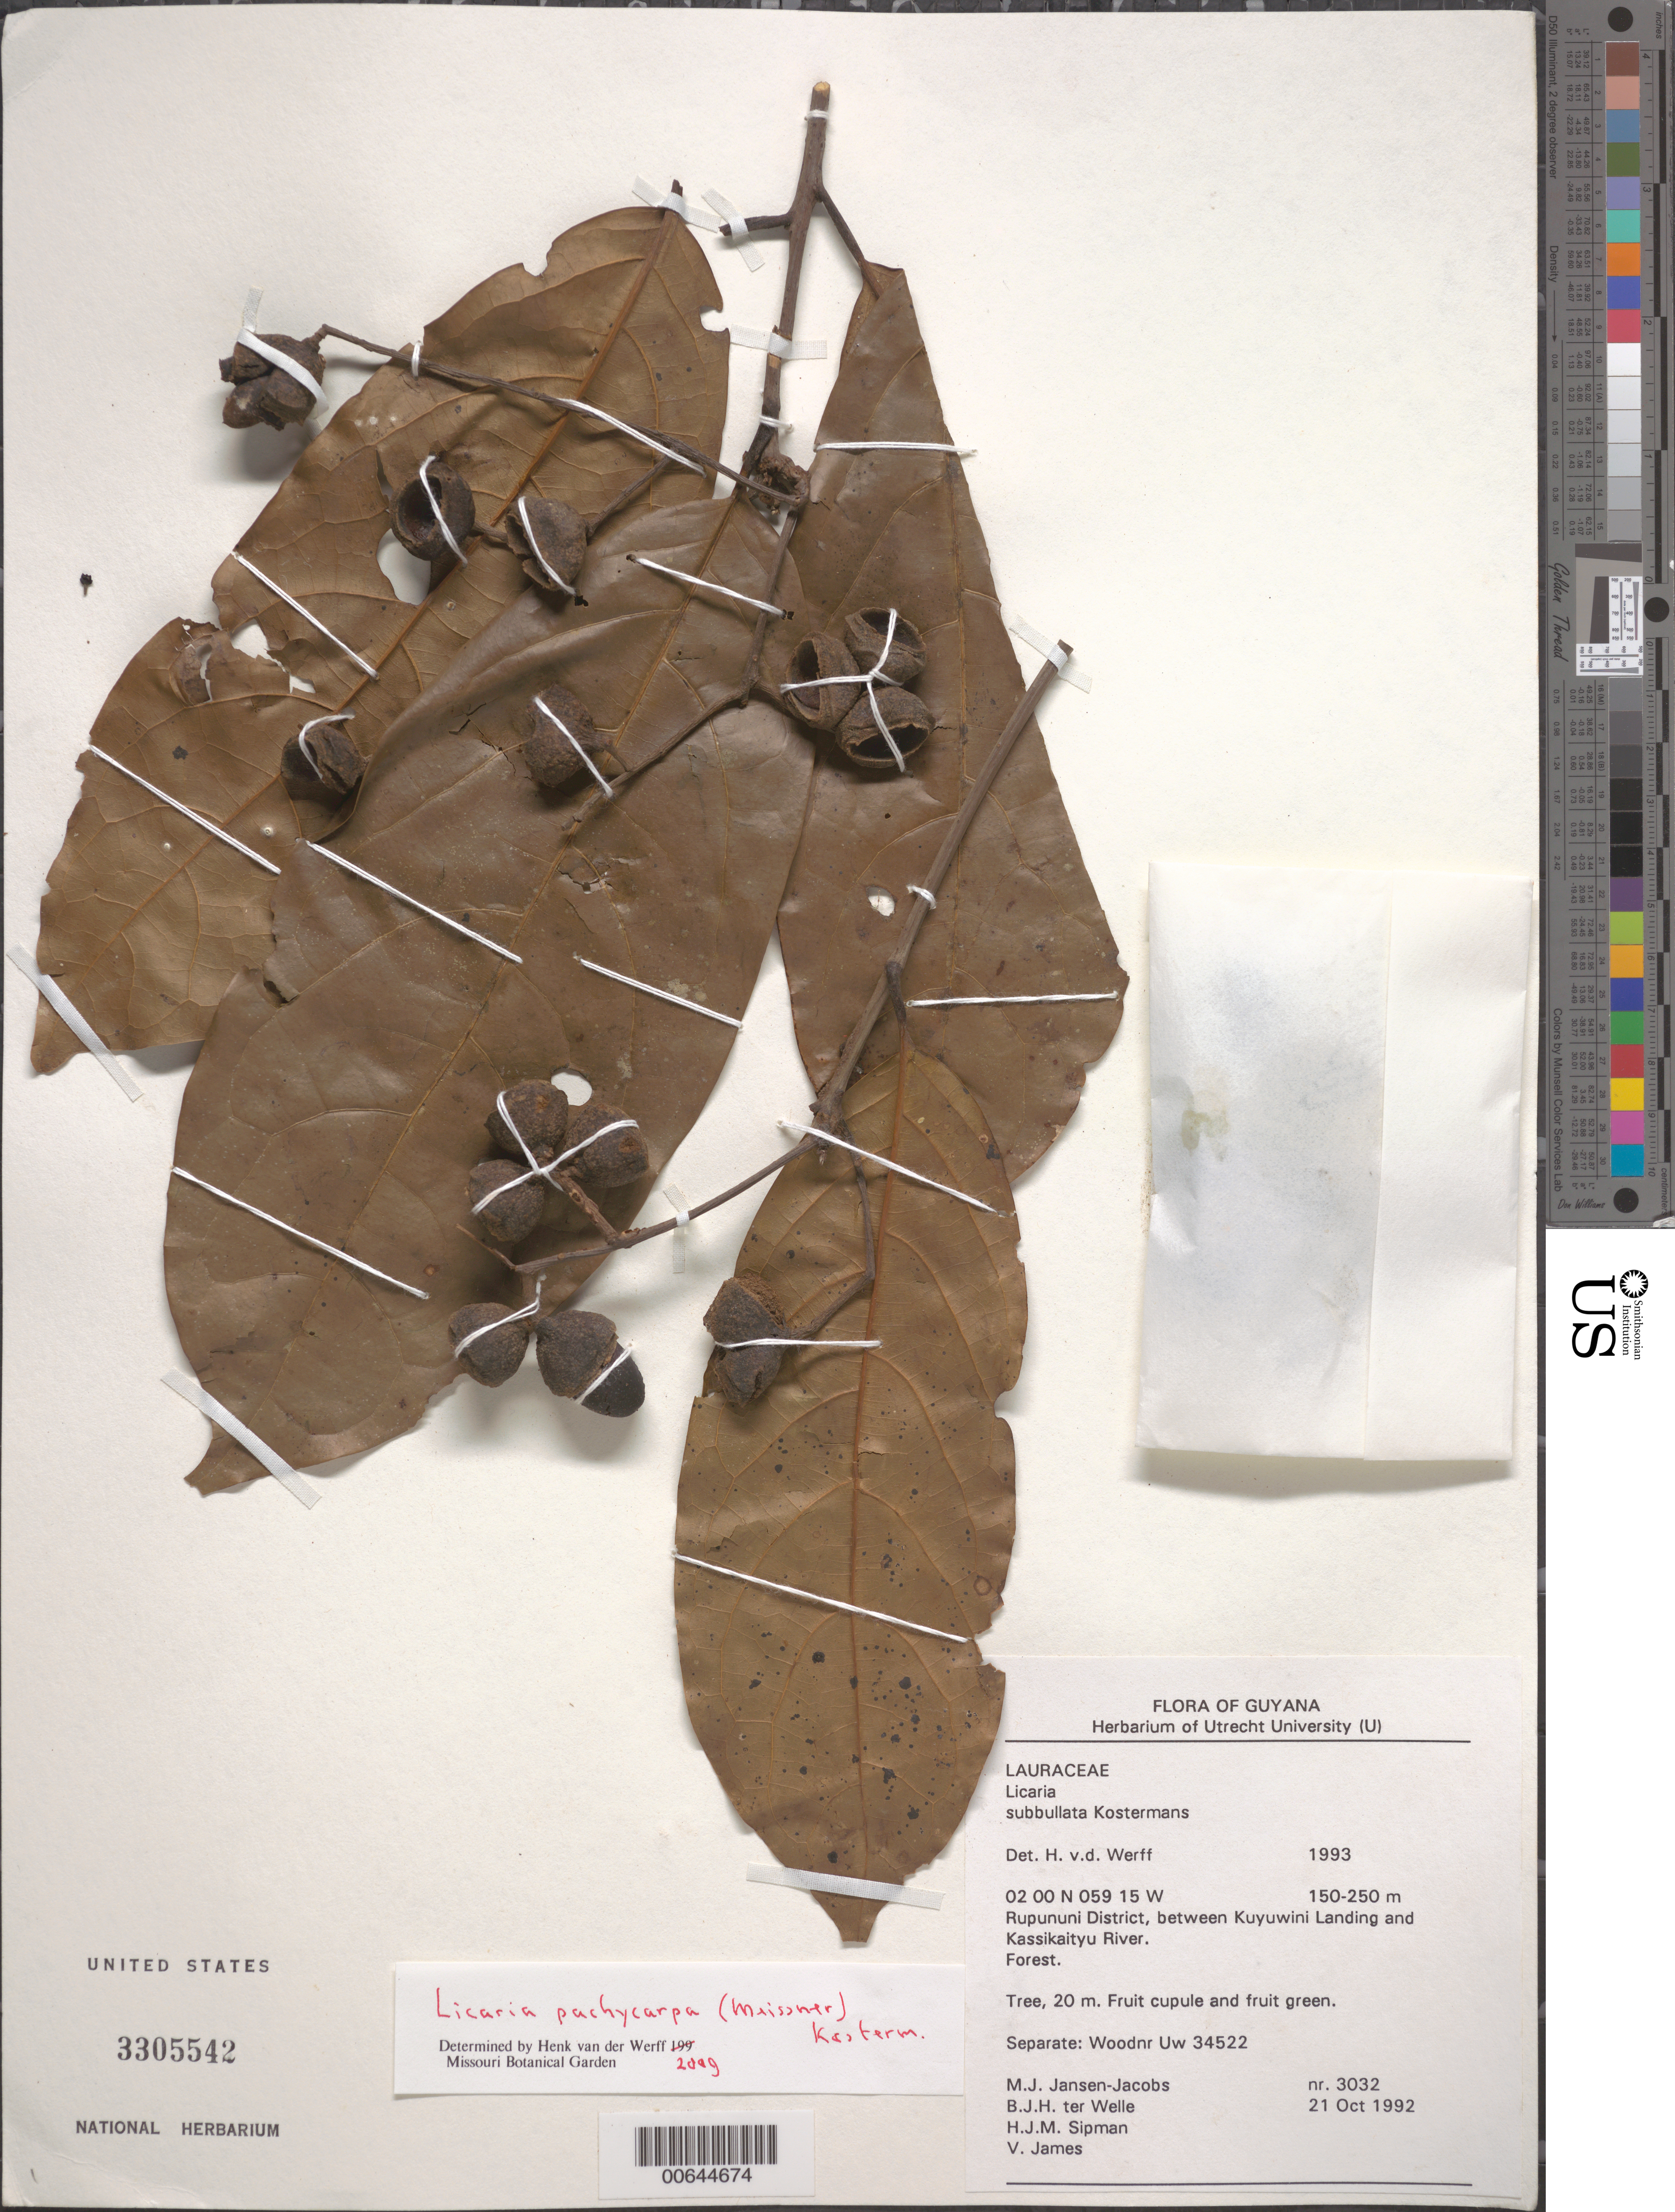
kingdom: Plantae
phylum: Tracheophyta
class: Magnoliopsida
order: Laurales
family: Lauraceae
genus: Licaria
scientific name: Licaria pachycarpa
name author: (Meisn.) Kosterm.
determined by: van der Werff, H., (MO), Missouri Botanical Garden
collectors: M. J. Jansen-Jacobs, B. Welle, H. J. M. Sipman & V. James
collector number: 3032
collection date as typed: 21-Oct-92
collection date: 1992-10-21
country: Guyana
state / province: U. Takutu-U. Essequibo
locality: Rupununi District, between Kuyuwini Landing and Kassikaityu River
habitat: Forest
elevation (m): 150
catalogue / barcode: US 3305542